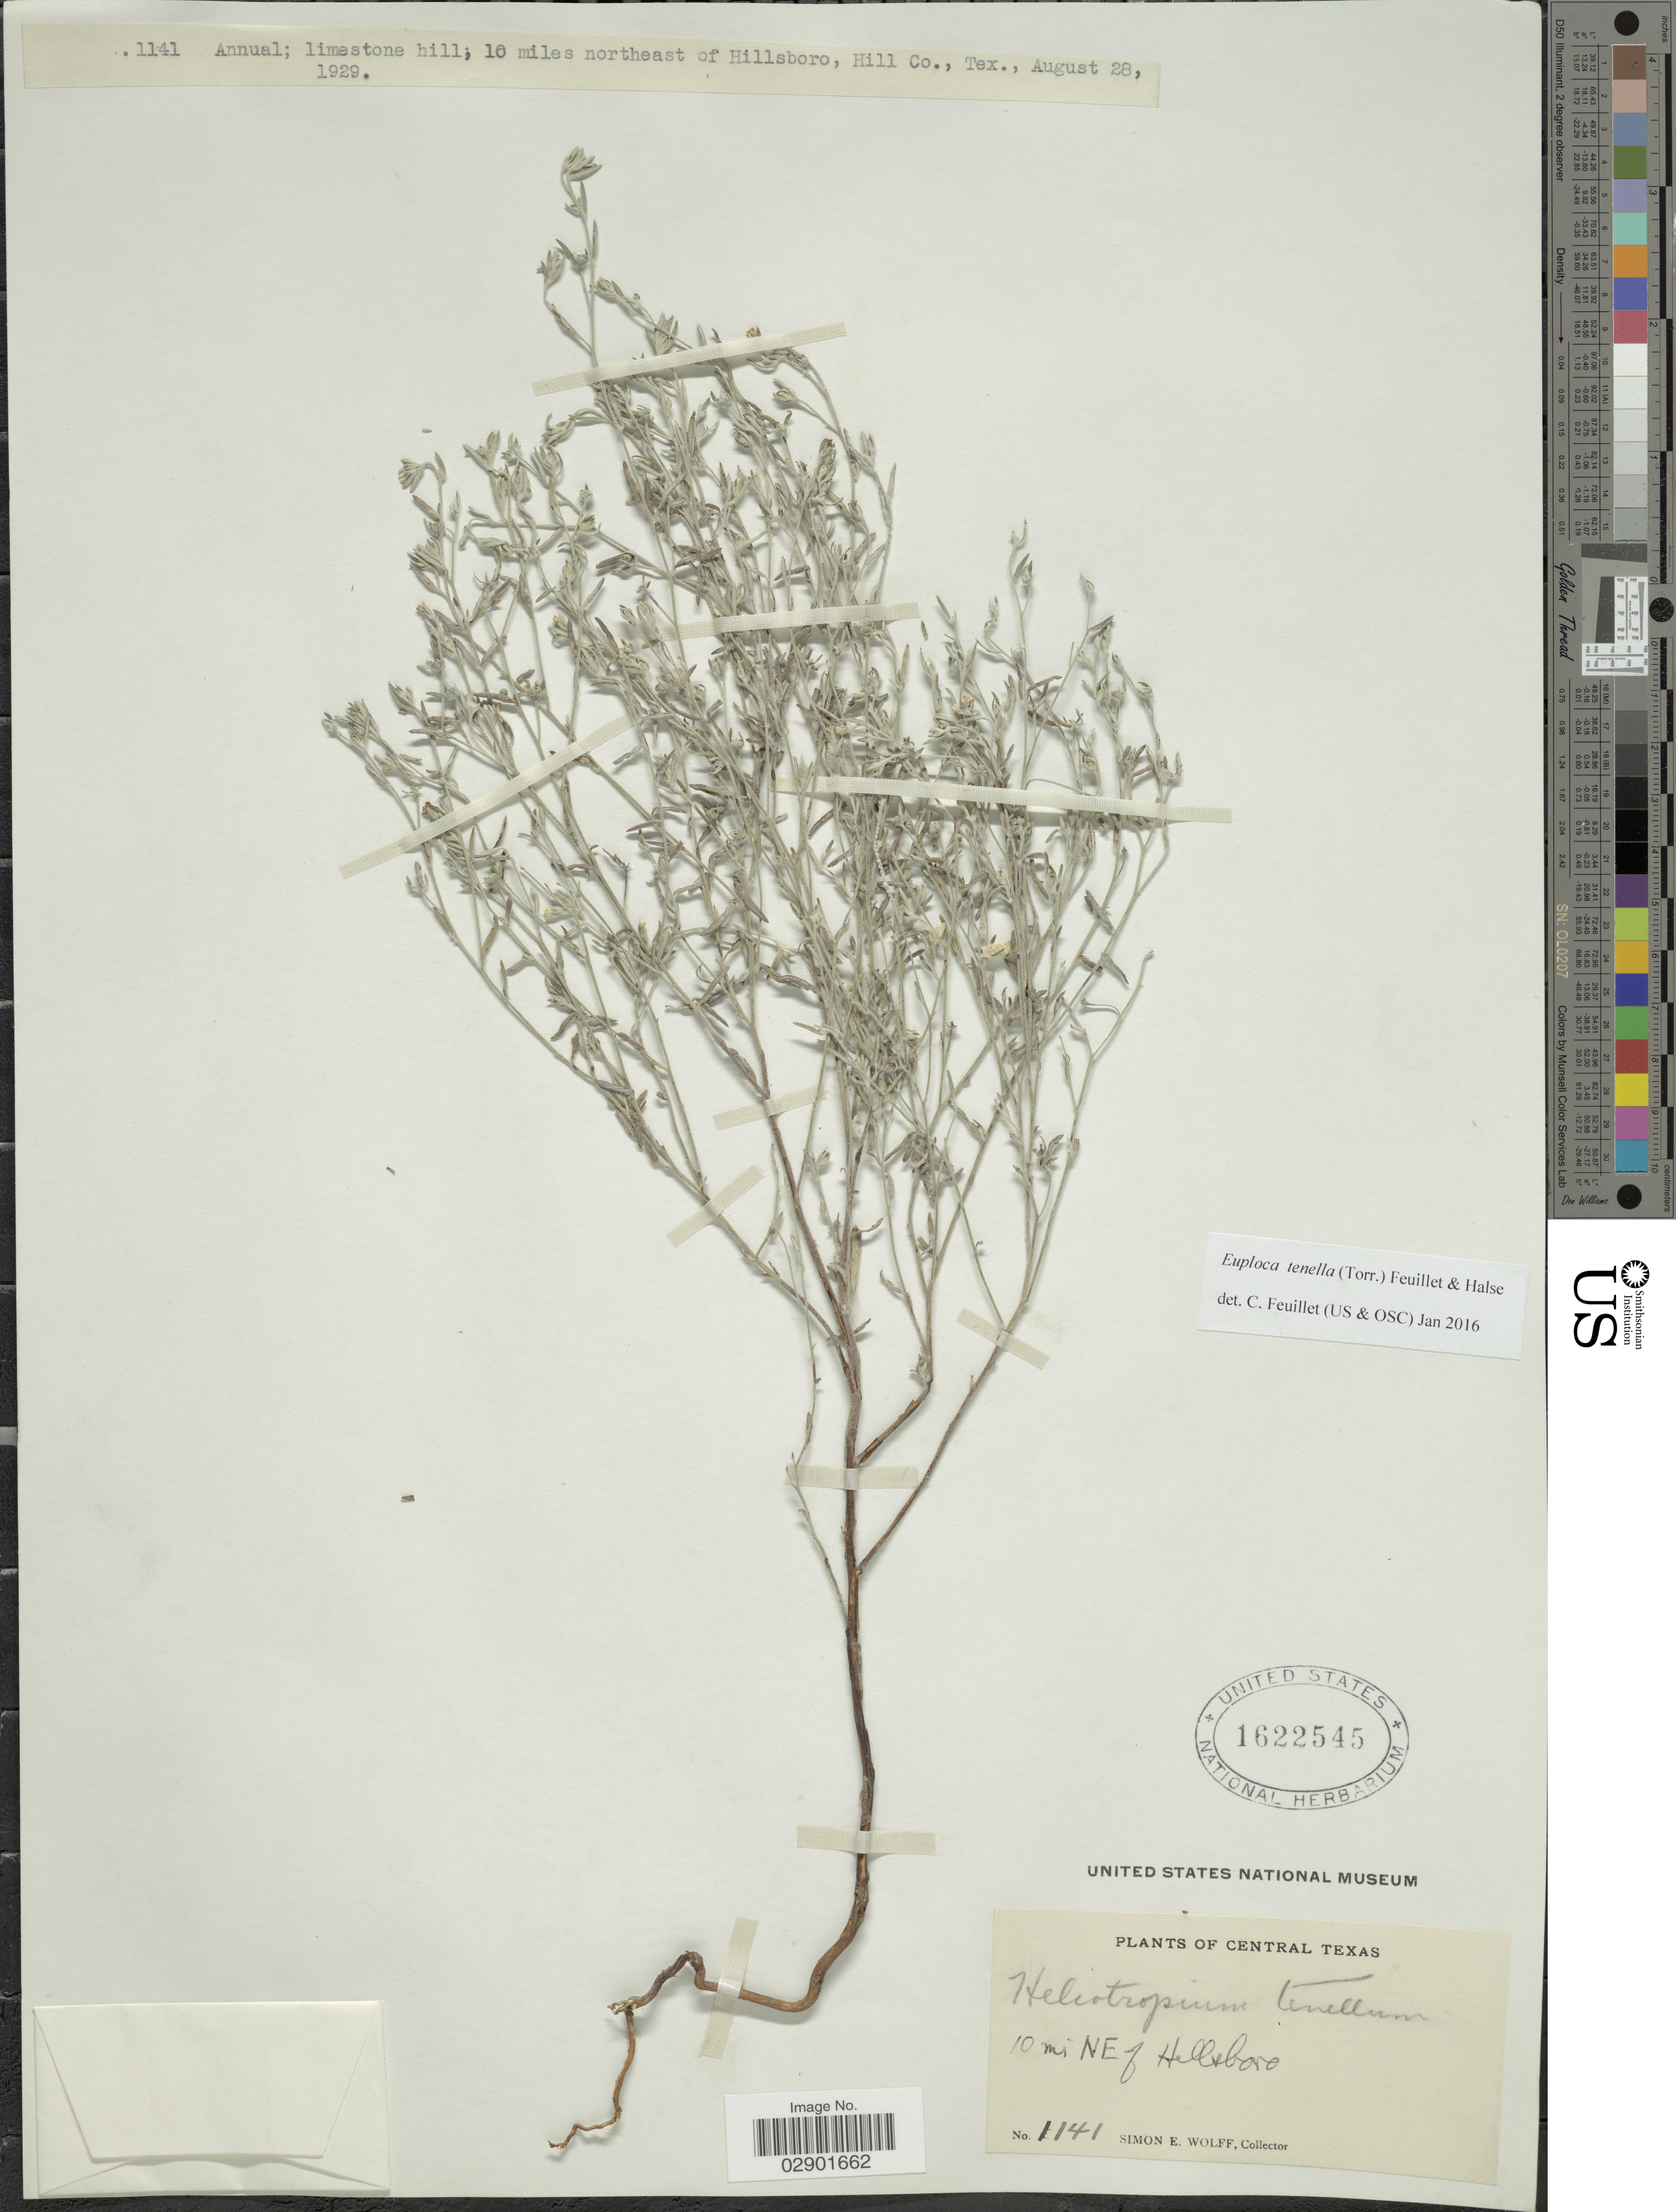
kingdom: Plantae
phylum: Tracheophyta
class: Magnoliopsida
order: Boraginales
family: Heliotropiaceae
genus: Euploca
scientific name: Euploca tenella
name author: (Torr.) Feuillet & Halse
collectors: S. E. Wolff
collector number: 1141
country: United States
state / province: Texas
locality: Central Texas. 10 mi NE of Halllsboro.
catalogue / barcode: US 1625545